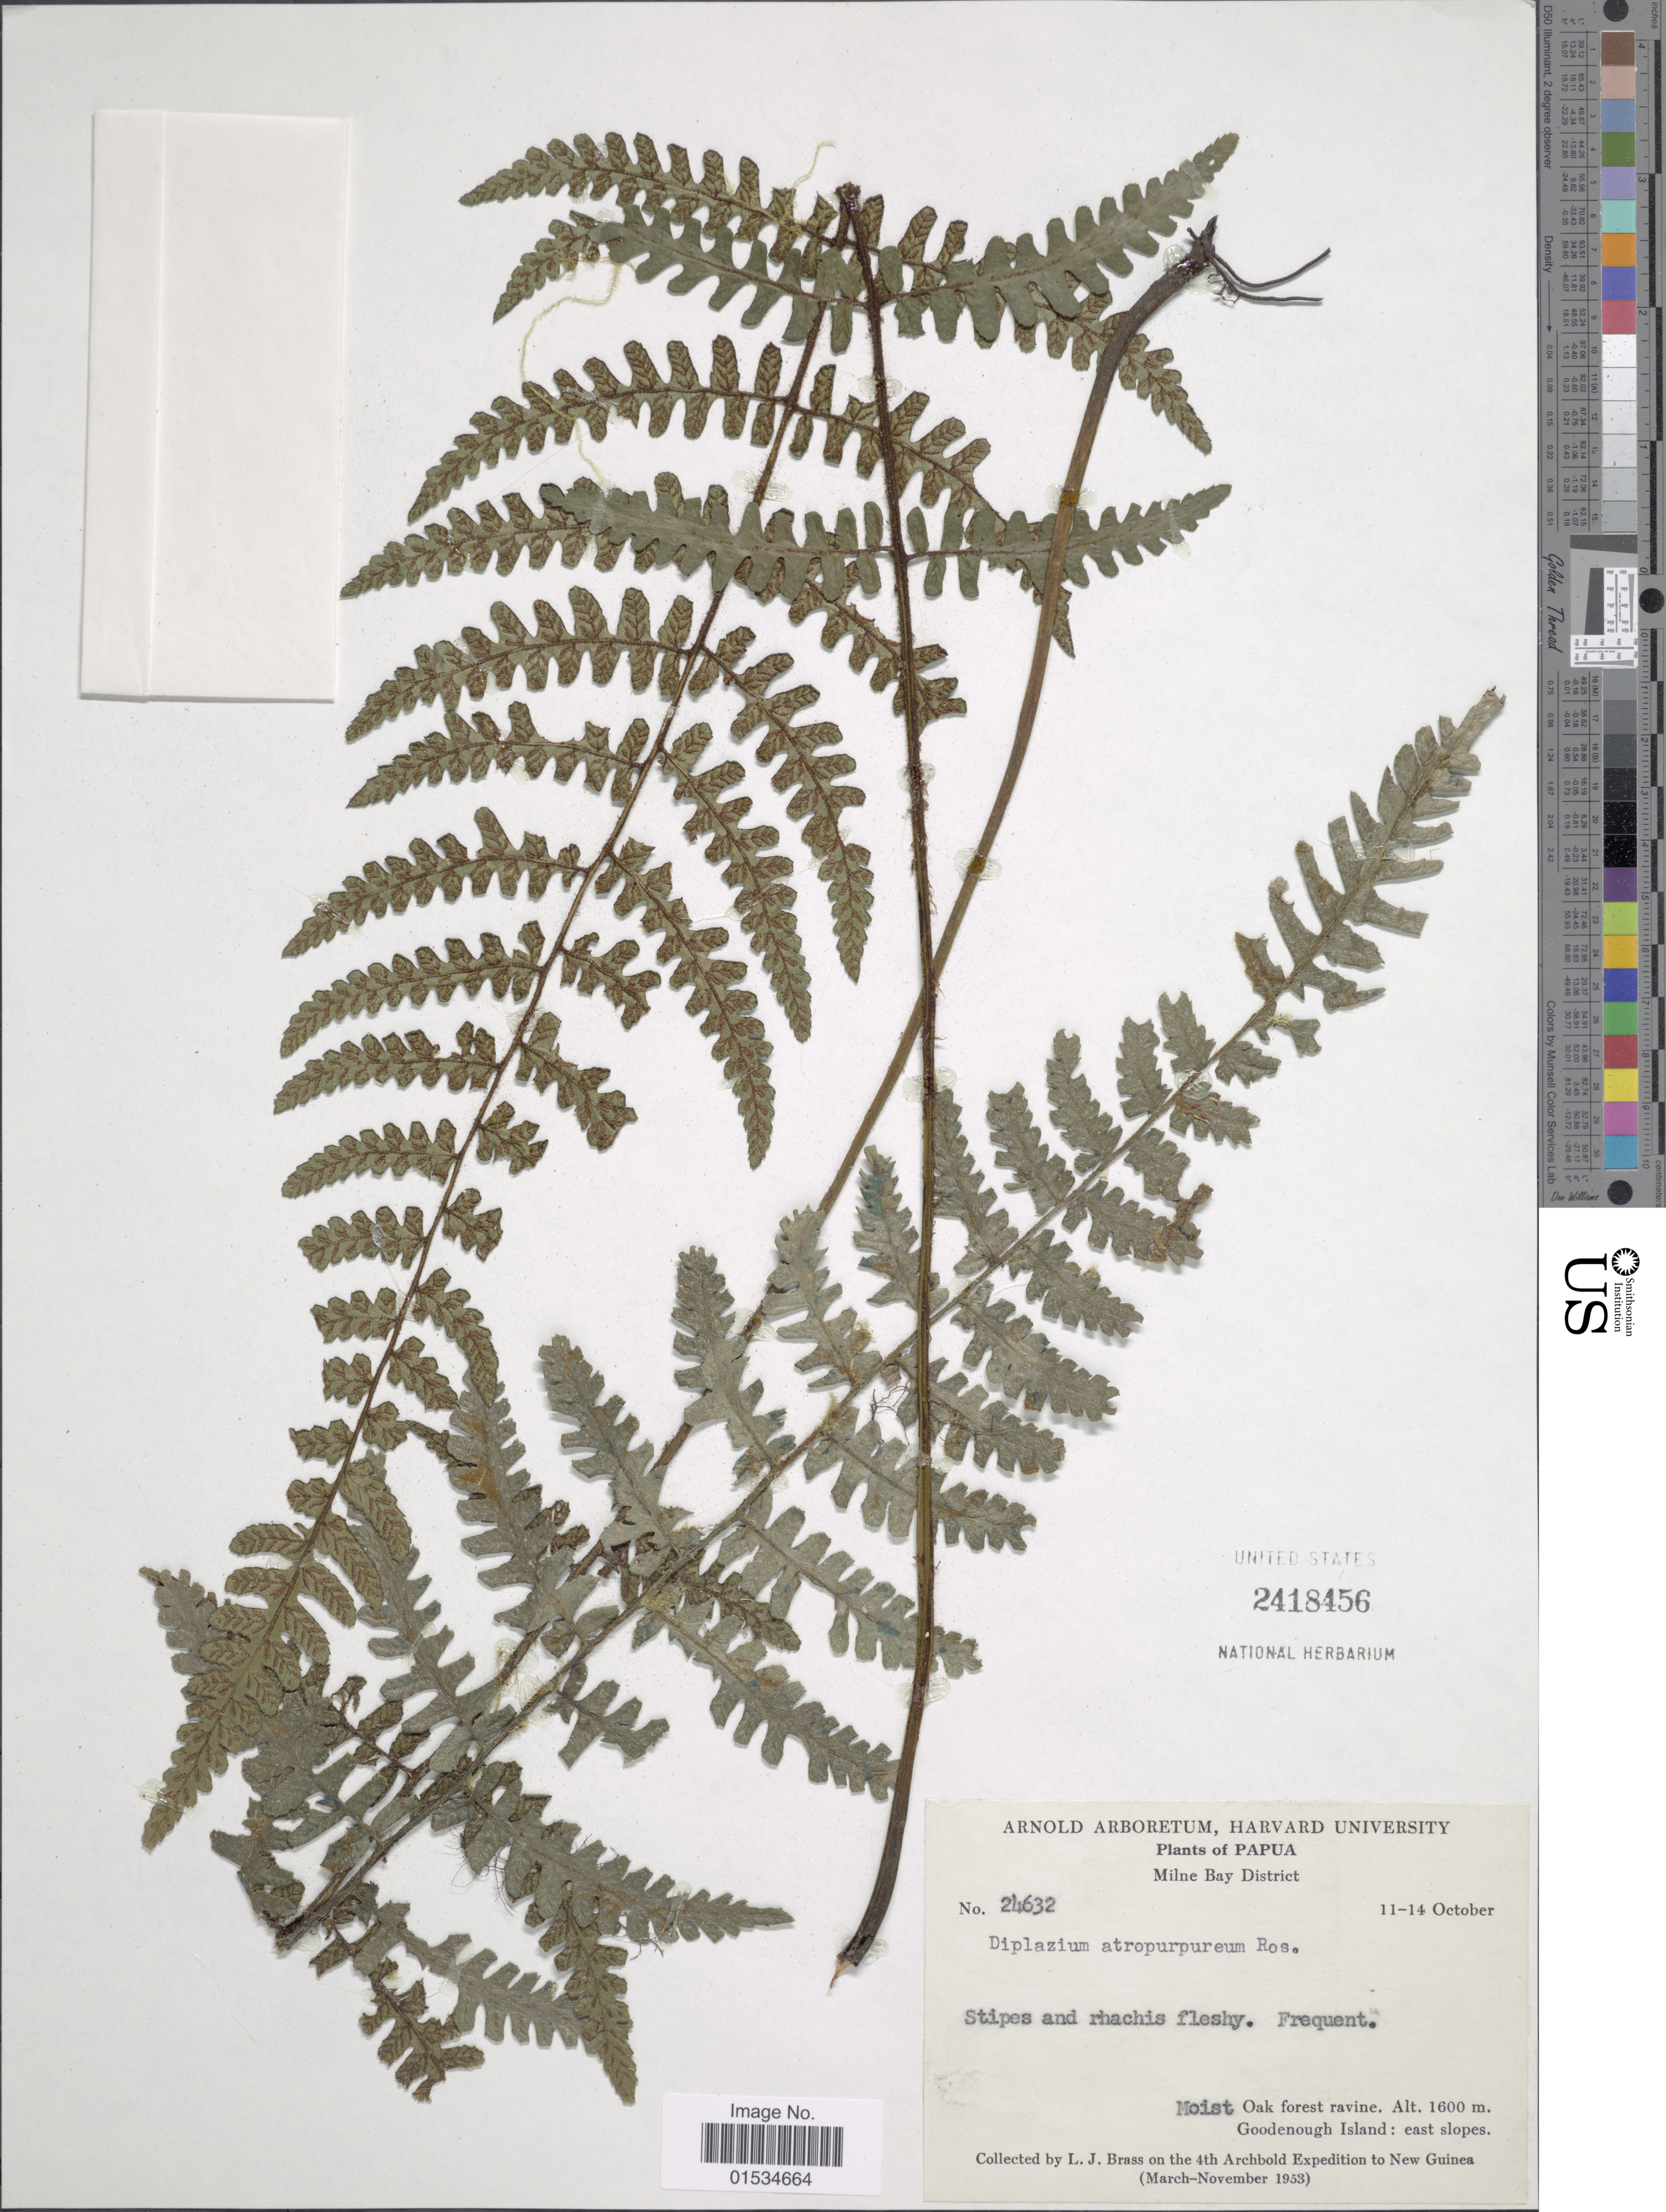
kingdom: Plantae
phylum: Tracheophyta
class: Polypodiopsida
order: Polypodiales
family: Athyriaceae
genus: Diplazium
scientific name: Diplazium atropurpureum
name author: Rosenst.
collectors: L. J. Brass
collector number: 24632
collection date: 1953-10-11/1953-10-14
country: Papua New Guinea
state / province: Milne Bay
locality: Moist Oak Forest ravine, Goodenough Island, east slopes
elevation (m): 1600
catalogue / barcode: US 2418456